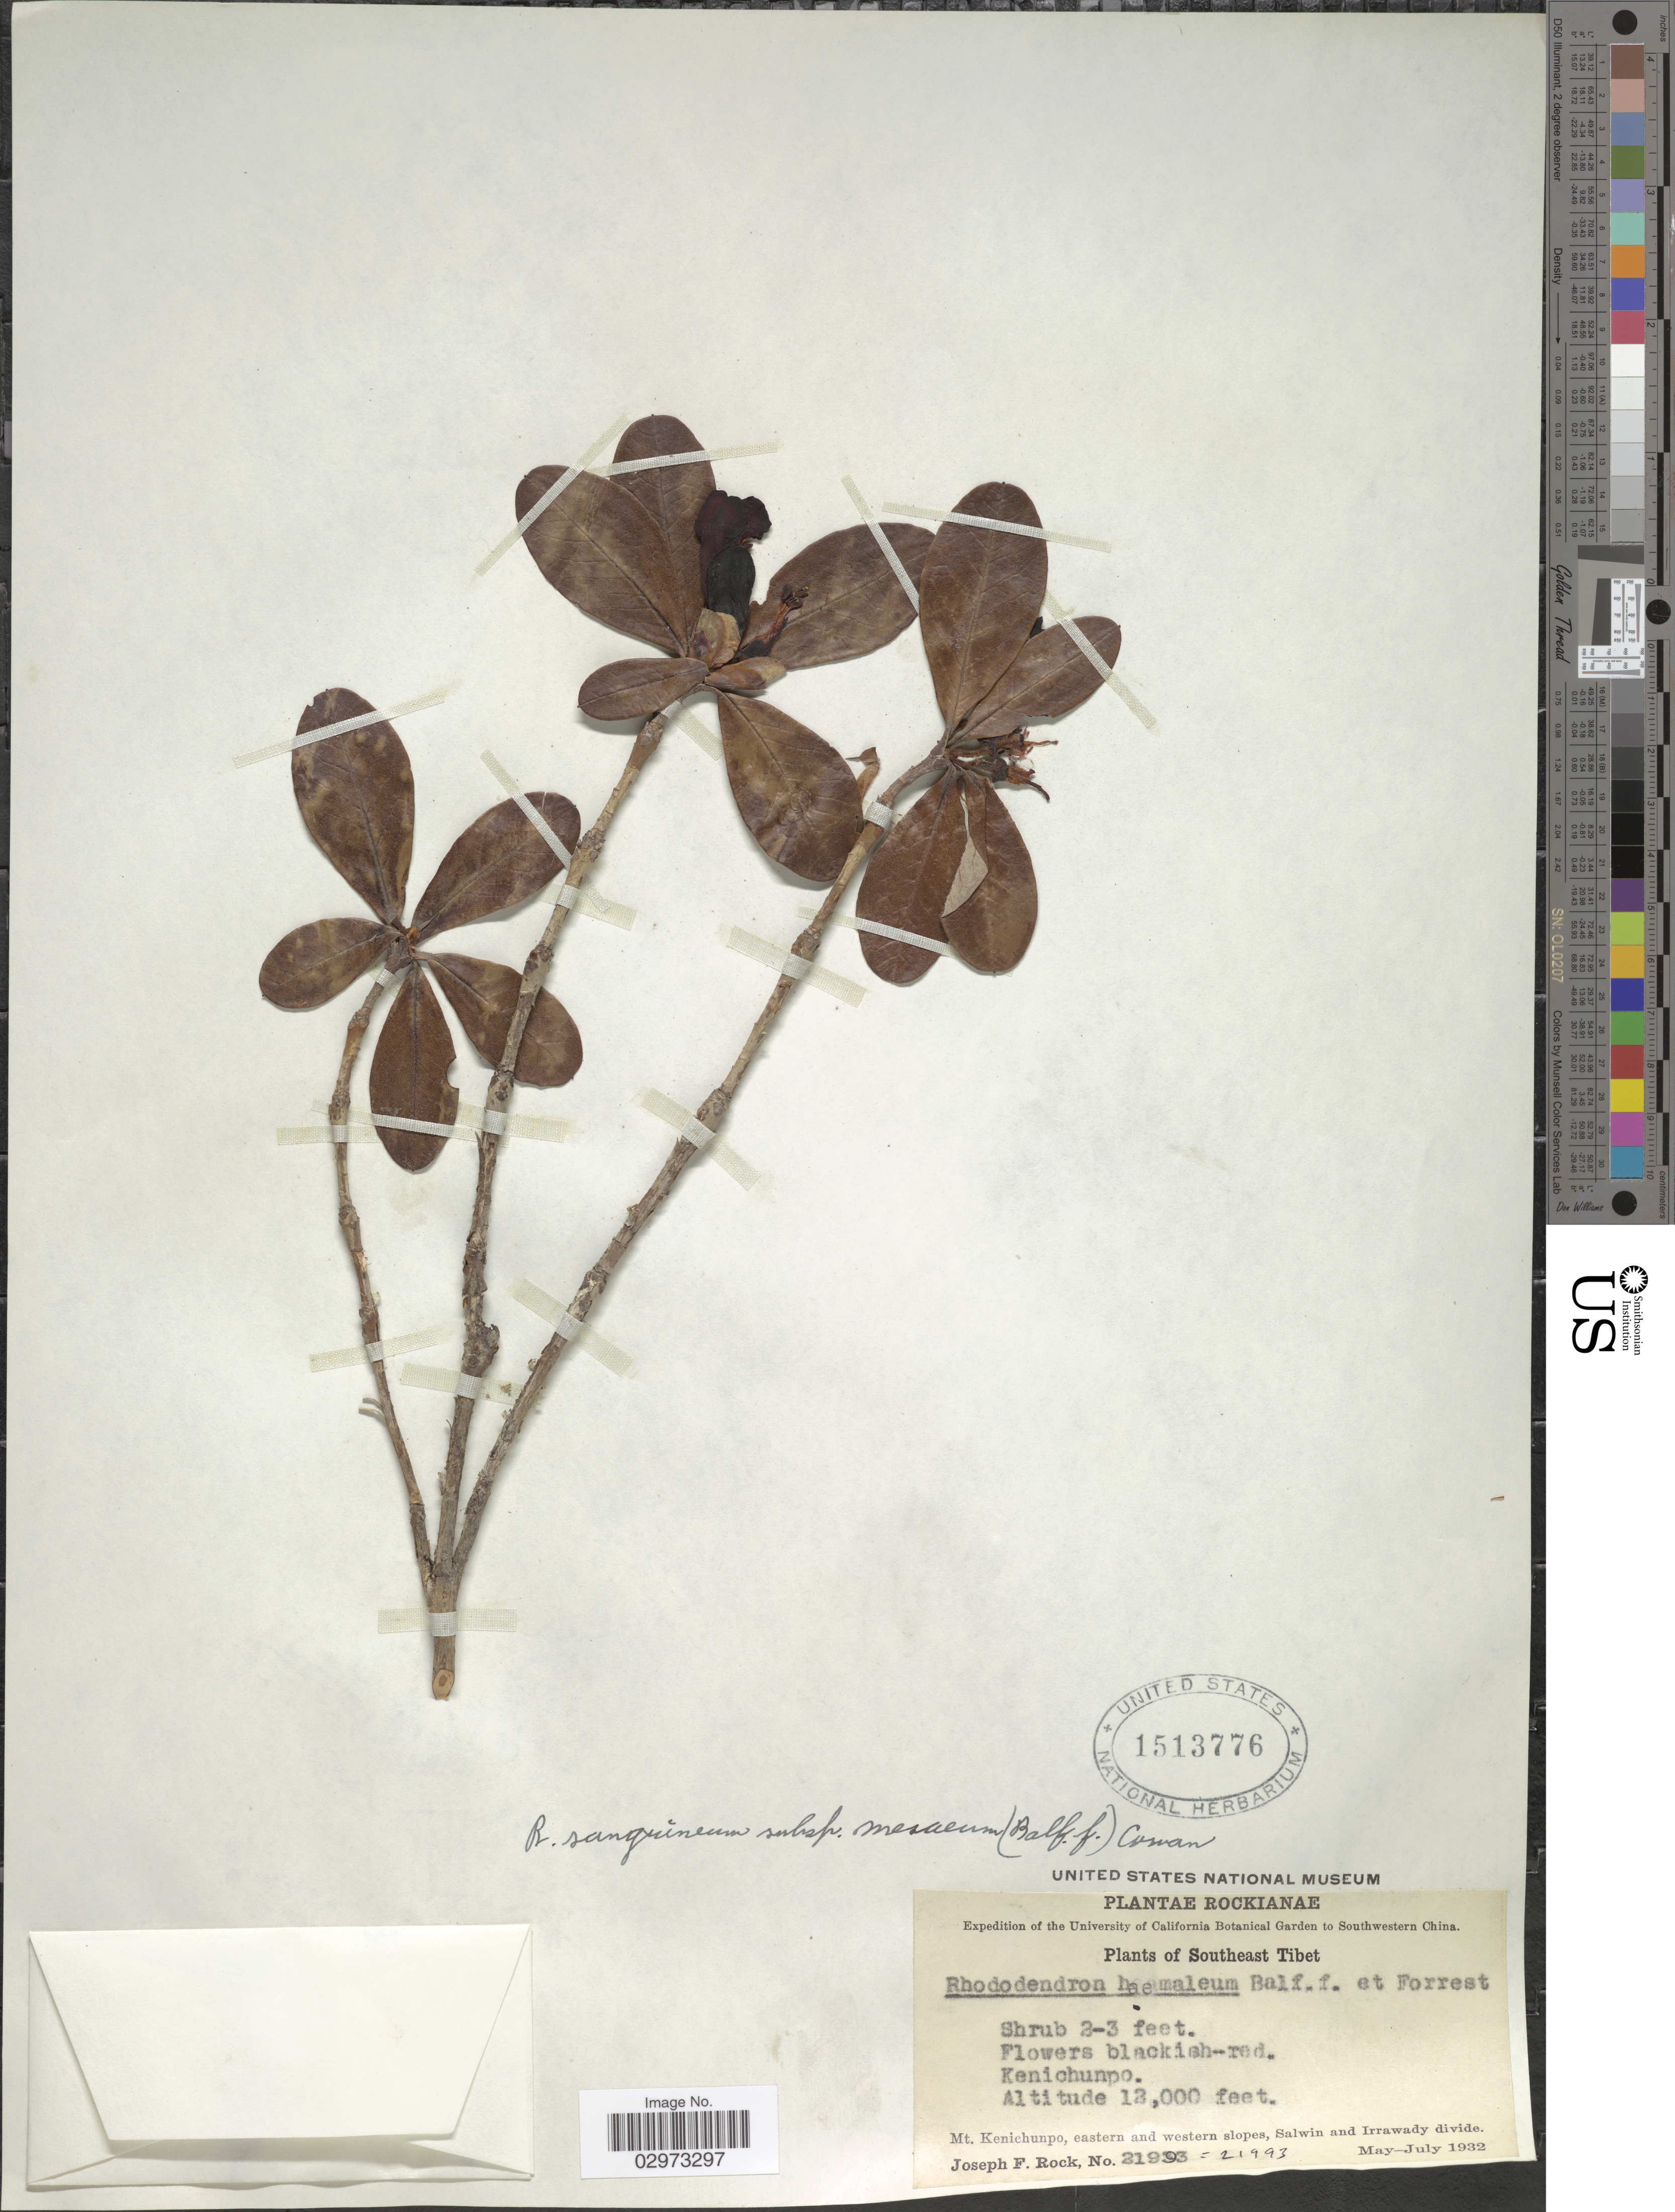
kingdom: Plantae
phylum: Tracheophyta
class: Magnoliopsida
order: Ericales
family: Ericaceae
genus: Rhododendron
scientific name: Rhododendron sanguineum subsp. mesaeum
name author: Balf. f. ex Cowan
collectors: J. F. Rock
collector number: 21993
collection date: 1932-05/1932-07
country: China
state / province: Xizang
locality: Southwestern China. Southeast Tibet. Kenichunpo. Mt. Kenichunpo, eastern and western slopes, Salwin and Irrawady divide.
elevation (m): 3658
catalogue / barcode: US 1513776